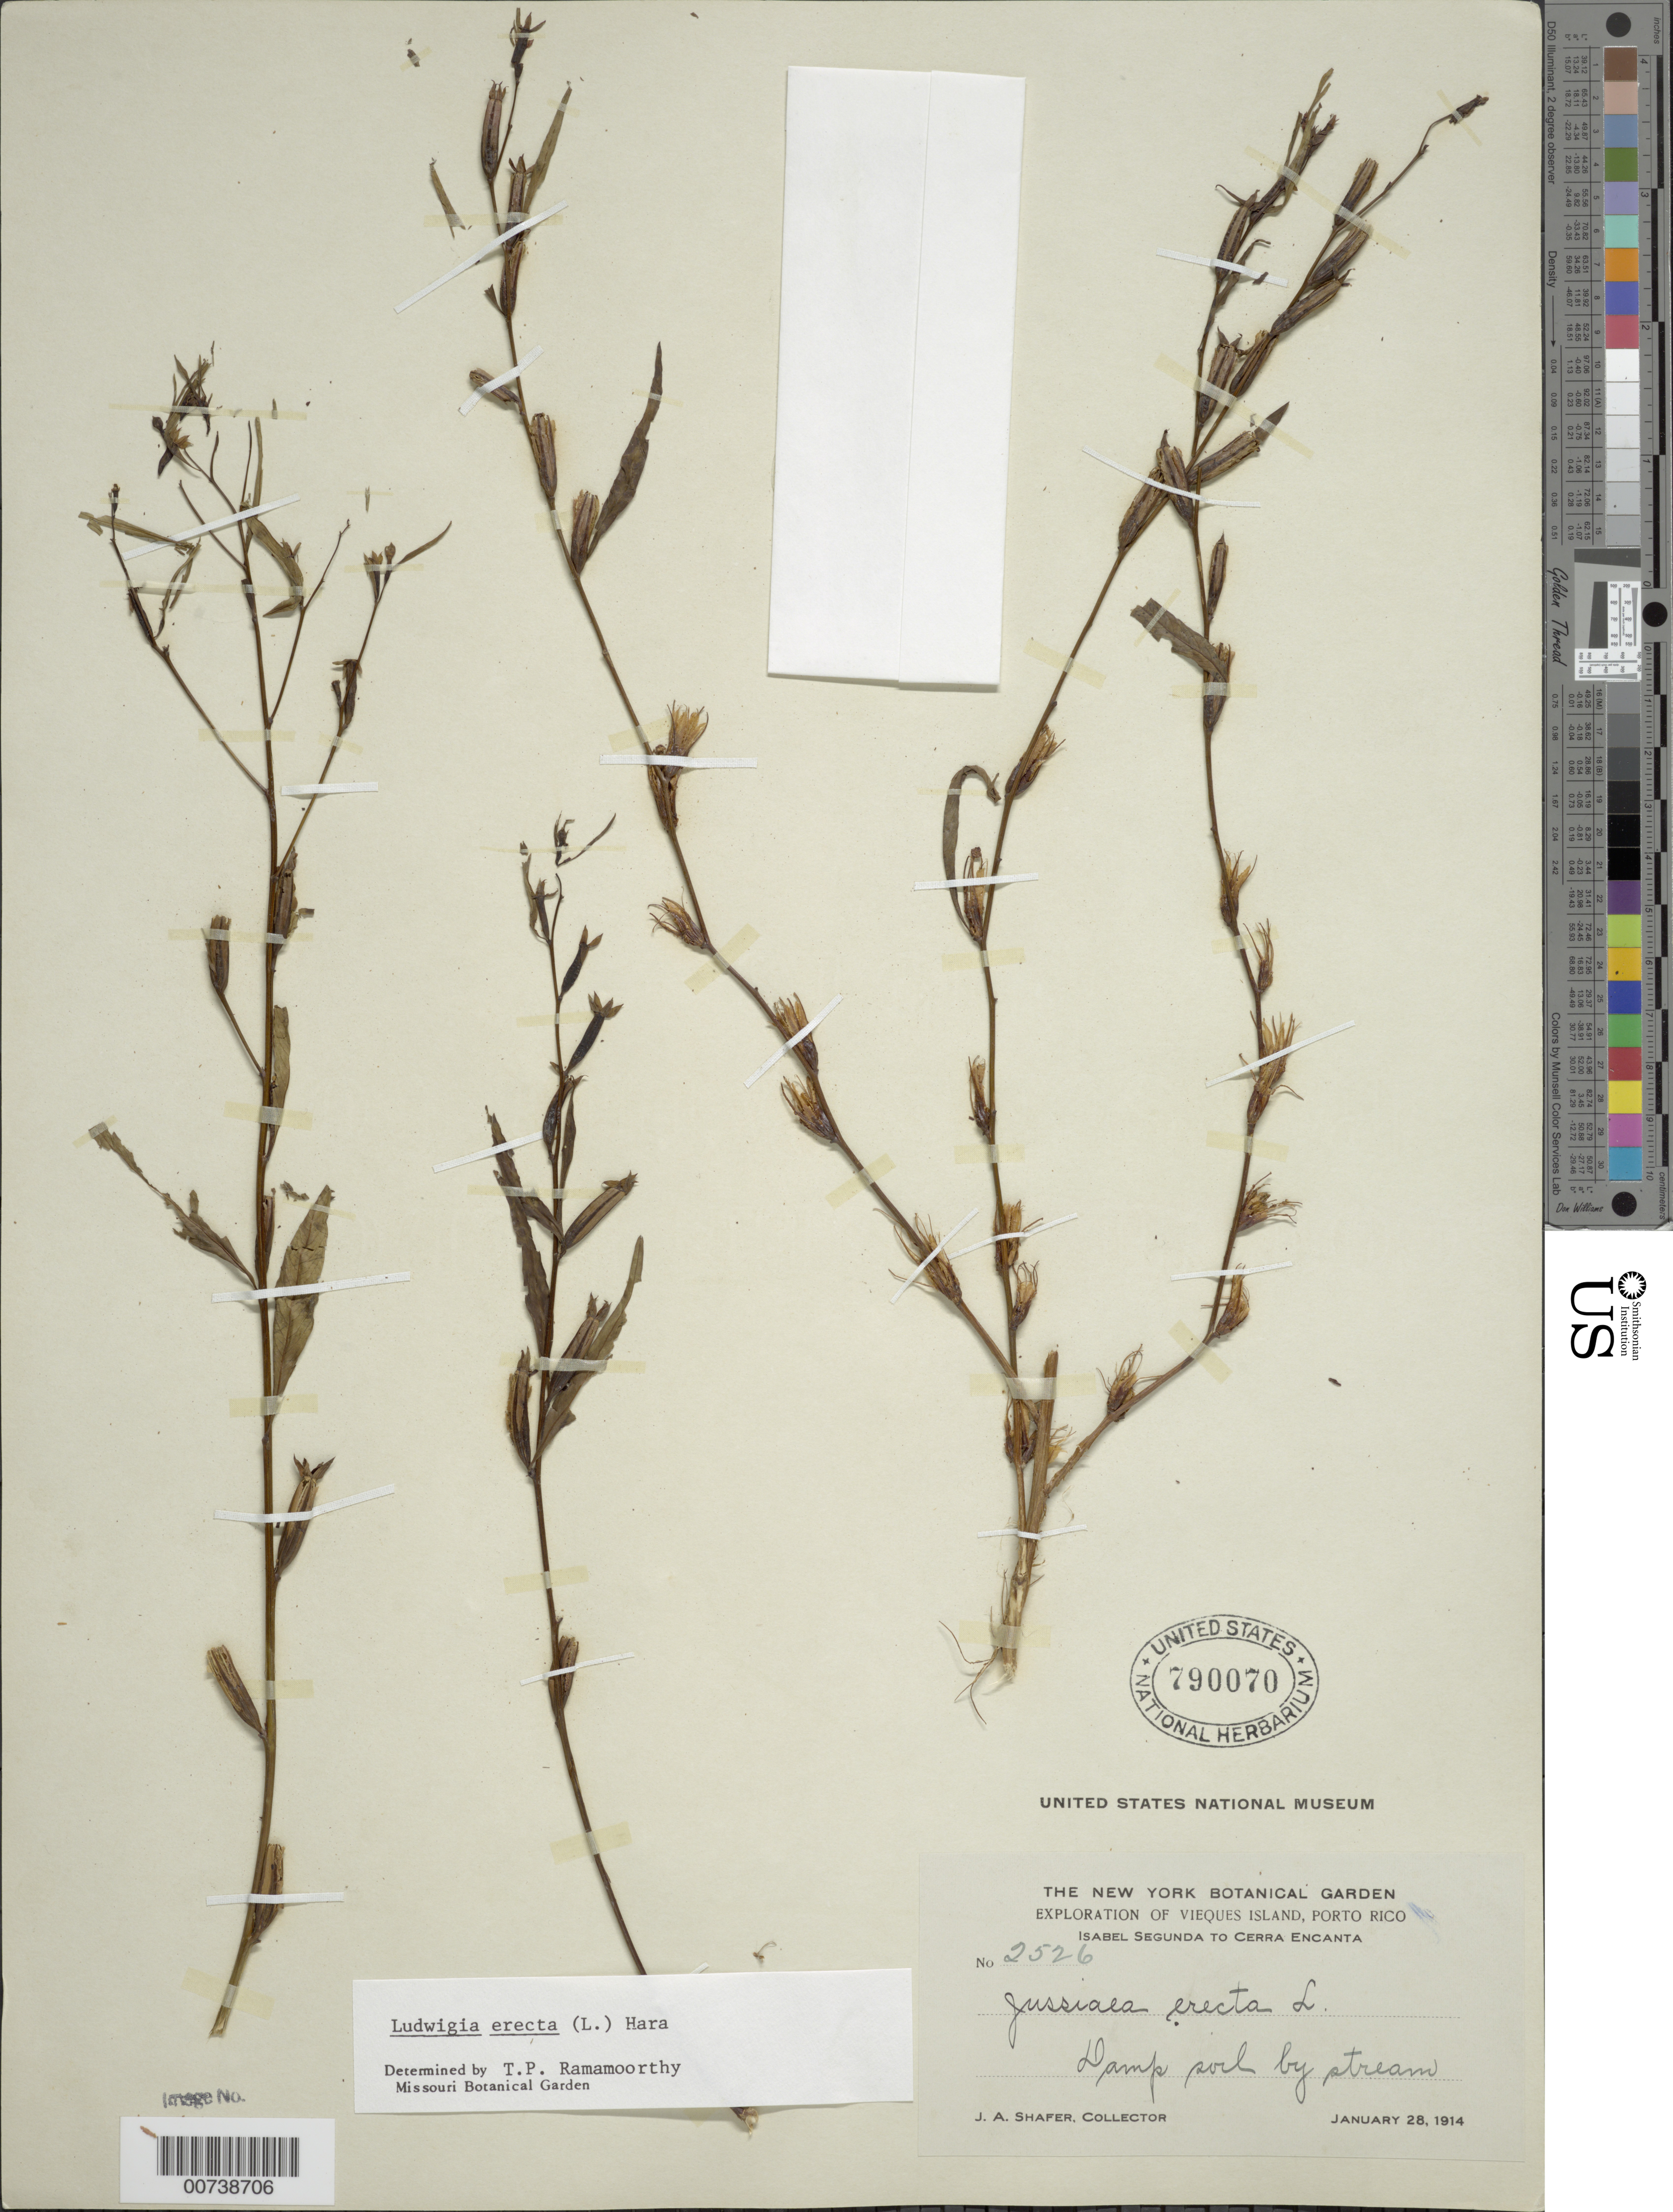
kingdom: Plantae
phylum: Tracheophyta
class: Magnoliopsida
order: Myrtales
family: Onagraceae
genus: Ludwigia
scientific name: Ludwigia erecta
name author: (L.) H. Hara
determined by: Ramamoorthy, T. P.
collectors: J. A. Shafer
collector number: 2526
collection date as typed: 28 Jan 1914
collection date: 1914-01-28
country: Puerto Rico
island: Vieques I.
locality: Isabel Segunda to cerra Encanta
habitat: Damp soil by stream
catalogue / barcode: US 790070